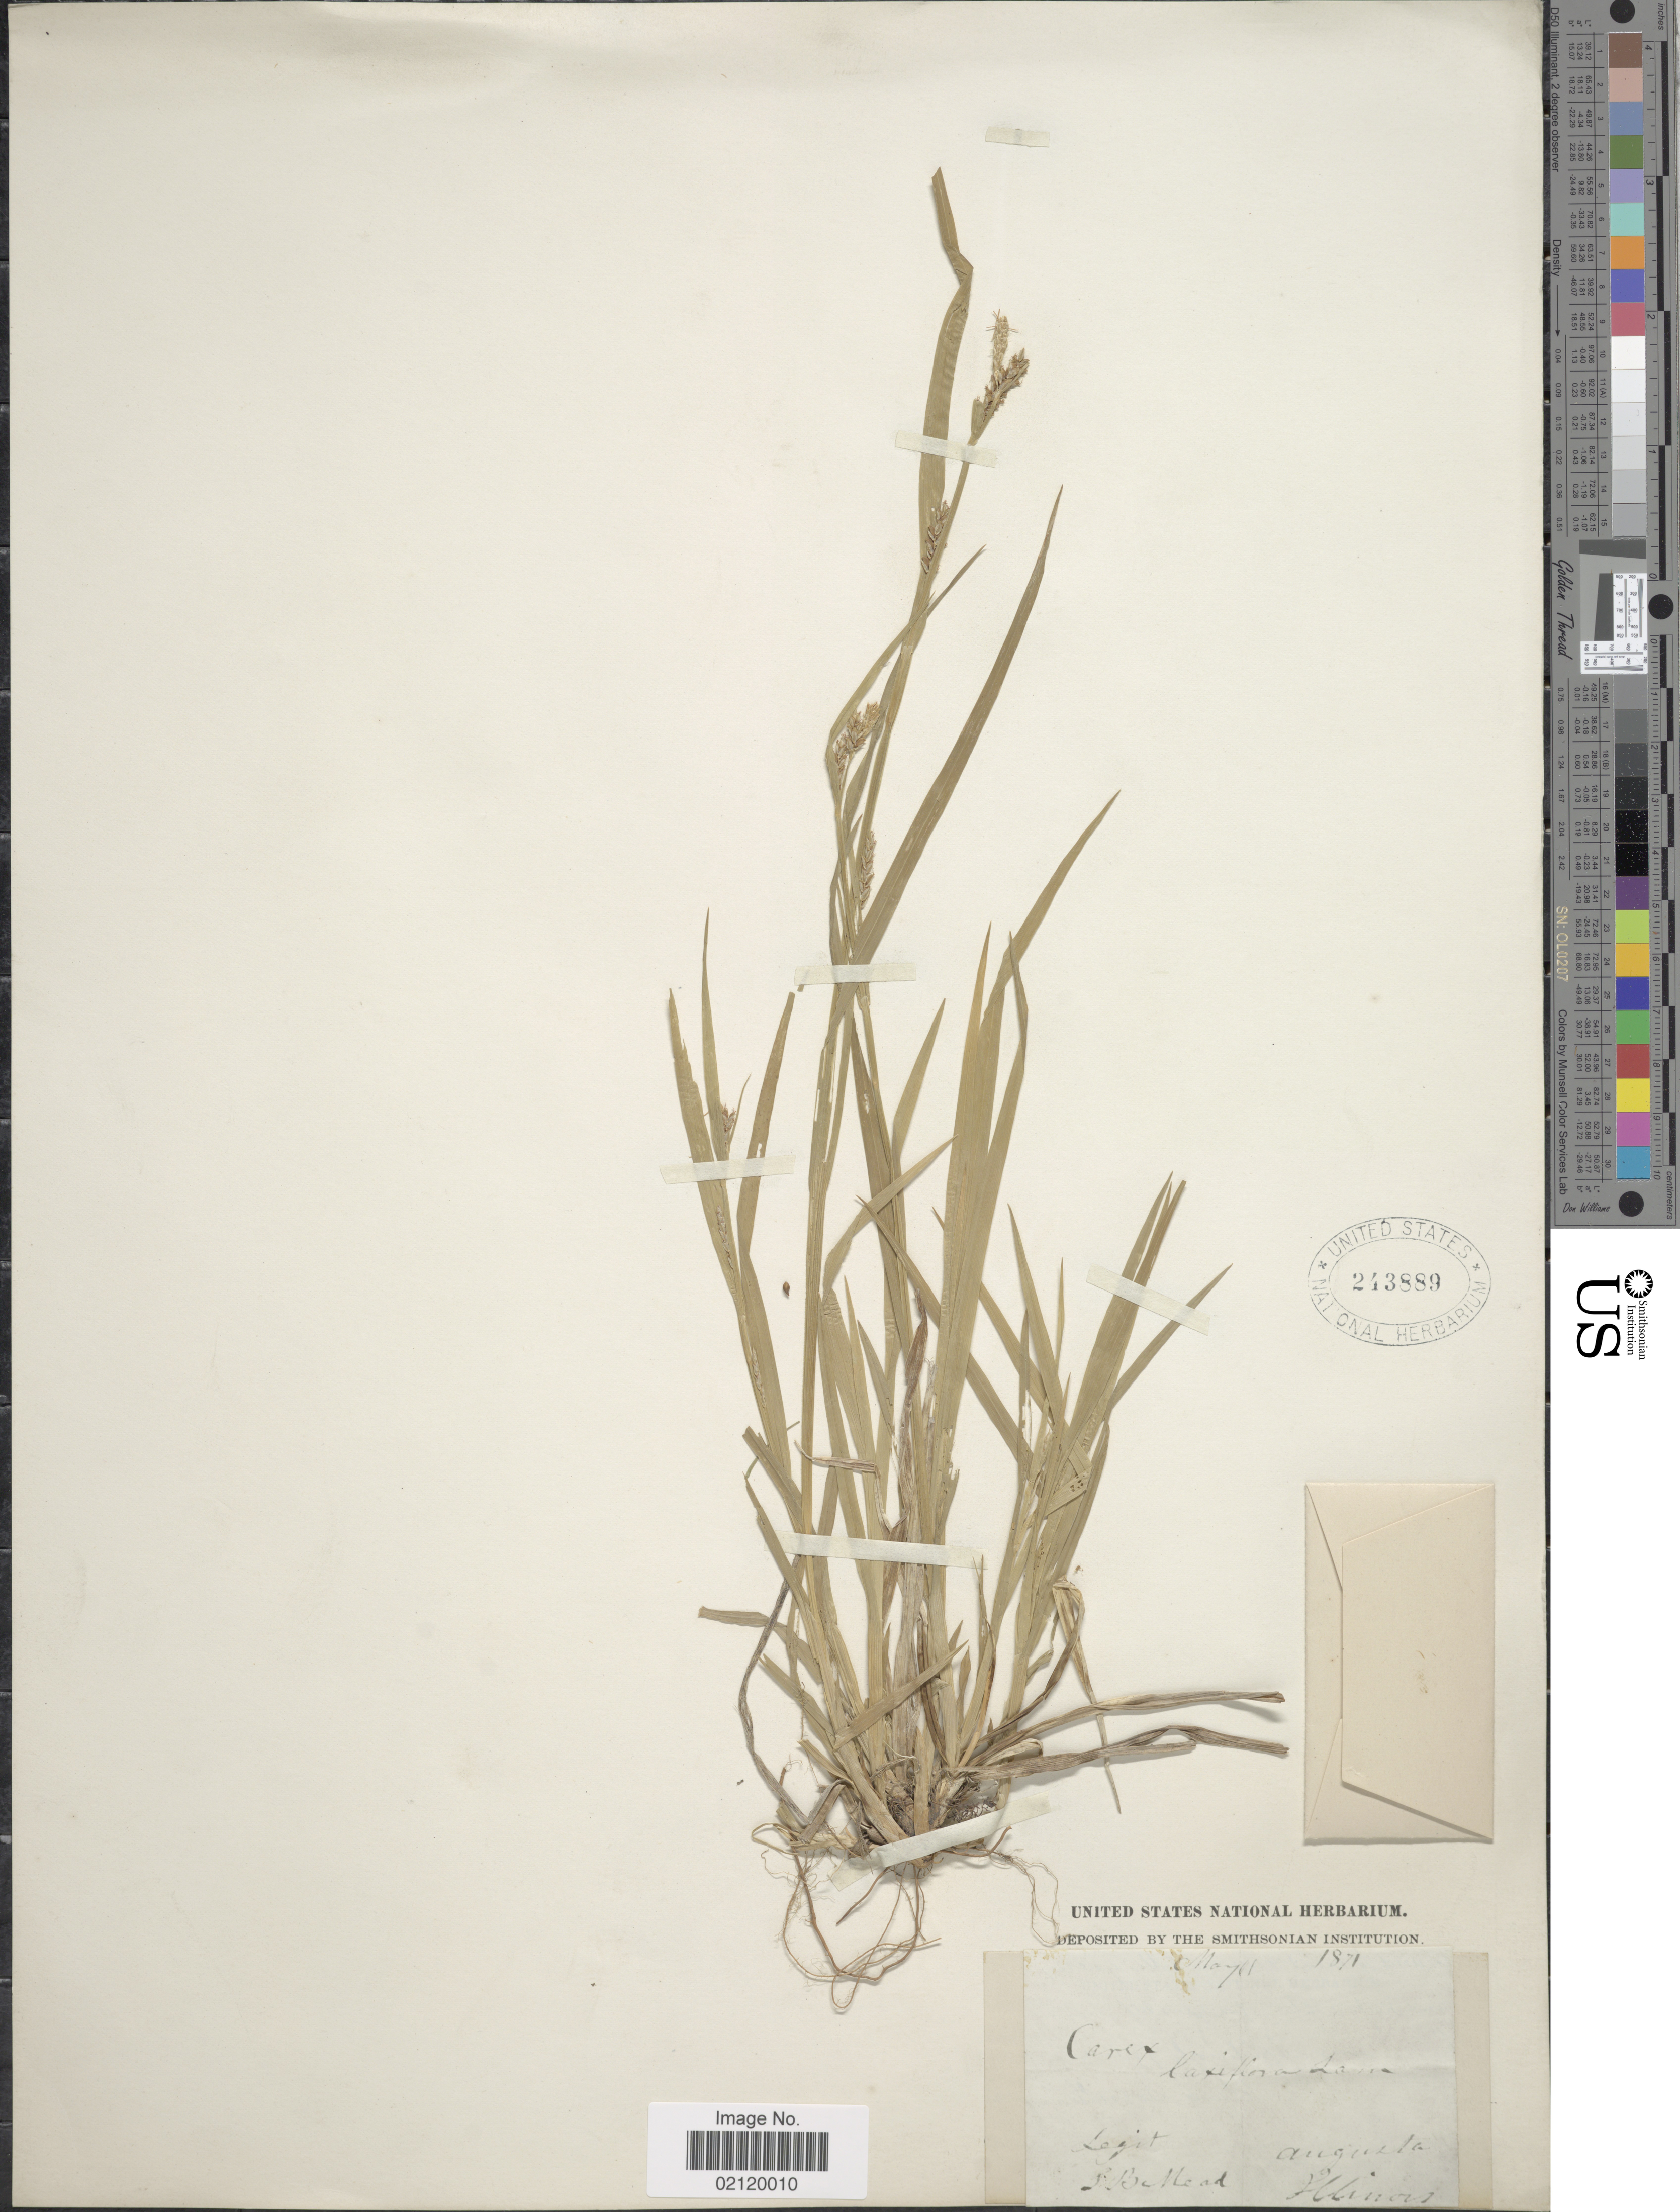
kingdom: Plantae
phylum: Tracheophyta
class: Liliopsida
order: Poales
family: Cyperaceae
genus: Carex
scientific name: Carex laxiflora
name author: Lam.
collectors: S. Mead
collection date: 1871-05-11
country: United States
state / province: Illinois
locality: Augusta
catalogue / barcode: US 243889